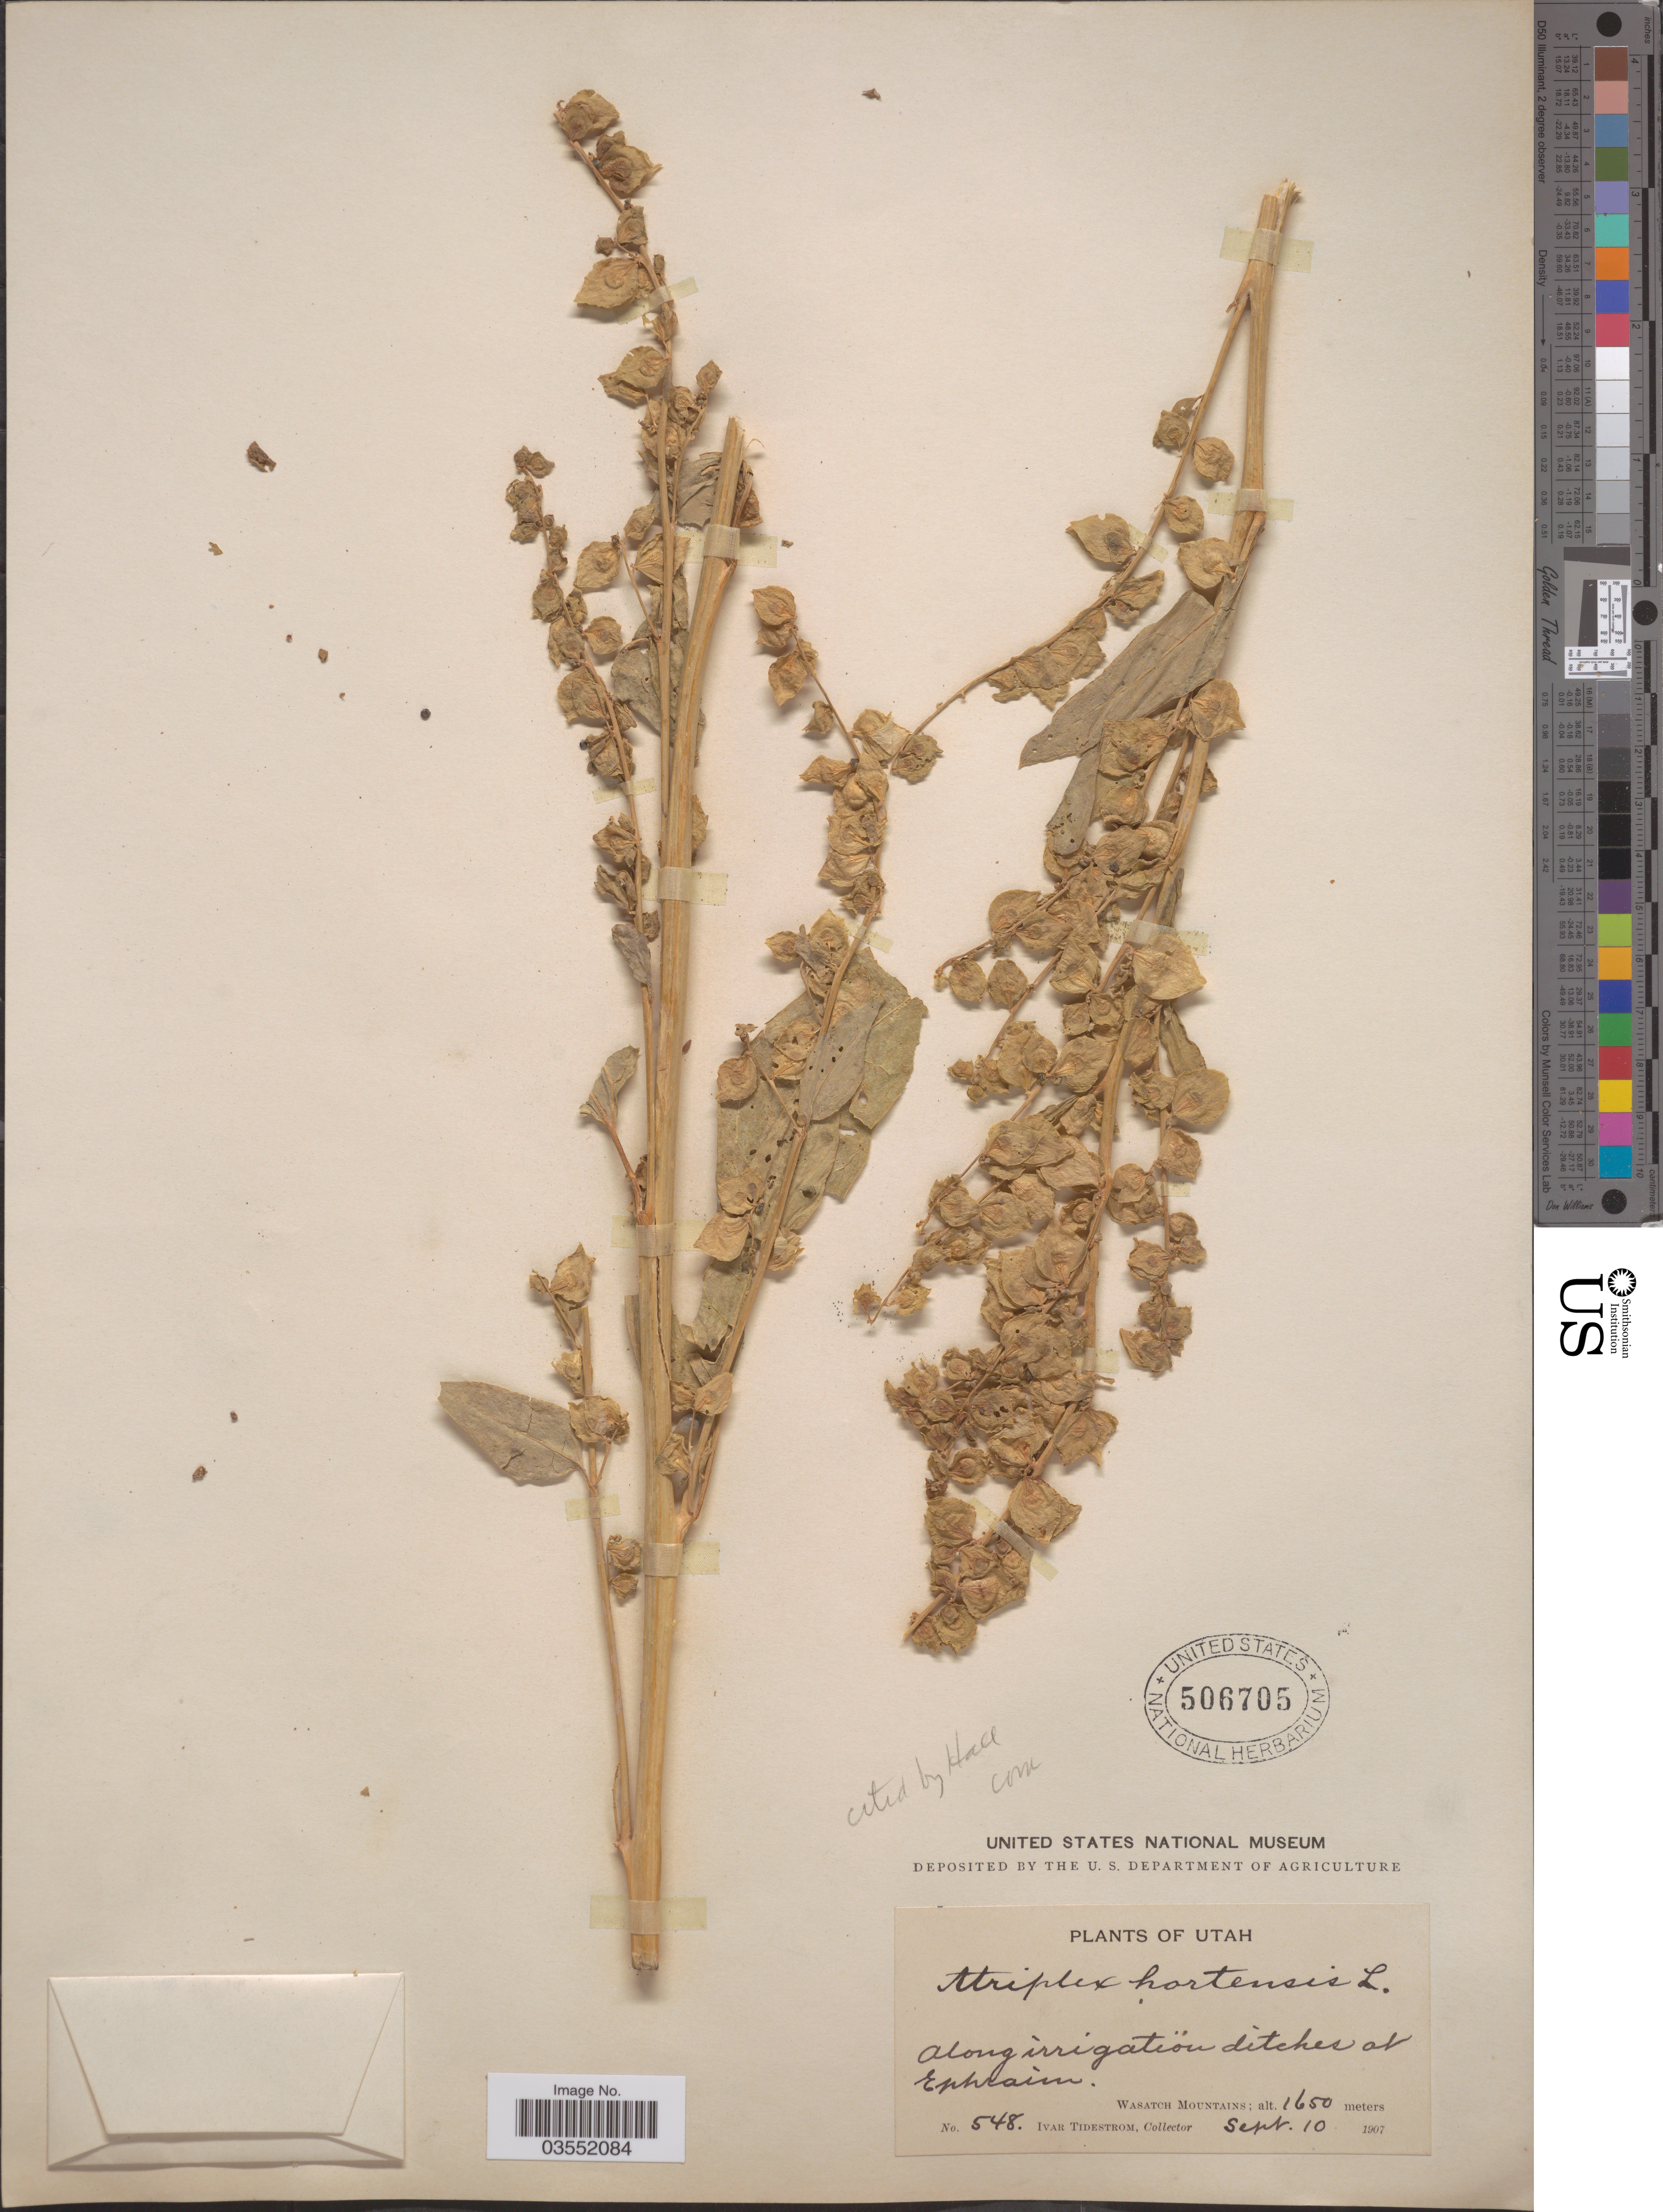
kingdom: Plantae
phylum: Tracheophyta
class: Magnoliopsida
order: Caryophyllales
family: Amaranthaceae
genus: Atriplex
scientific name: Atriplex hortensis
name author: L.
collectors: I. F. Tidestrom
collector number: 548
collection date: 1907-09-10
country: United States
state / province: Utah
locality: Along irrigatiön ditches at Ephraim. Wasatch Mountains.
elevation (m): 1650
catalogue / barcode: US 506705